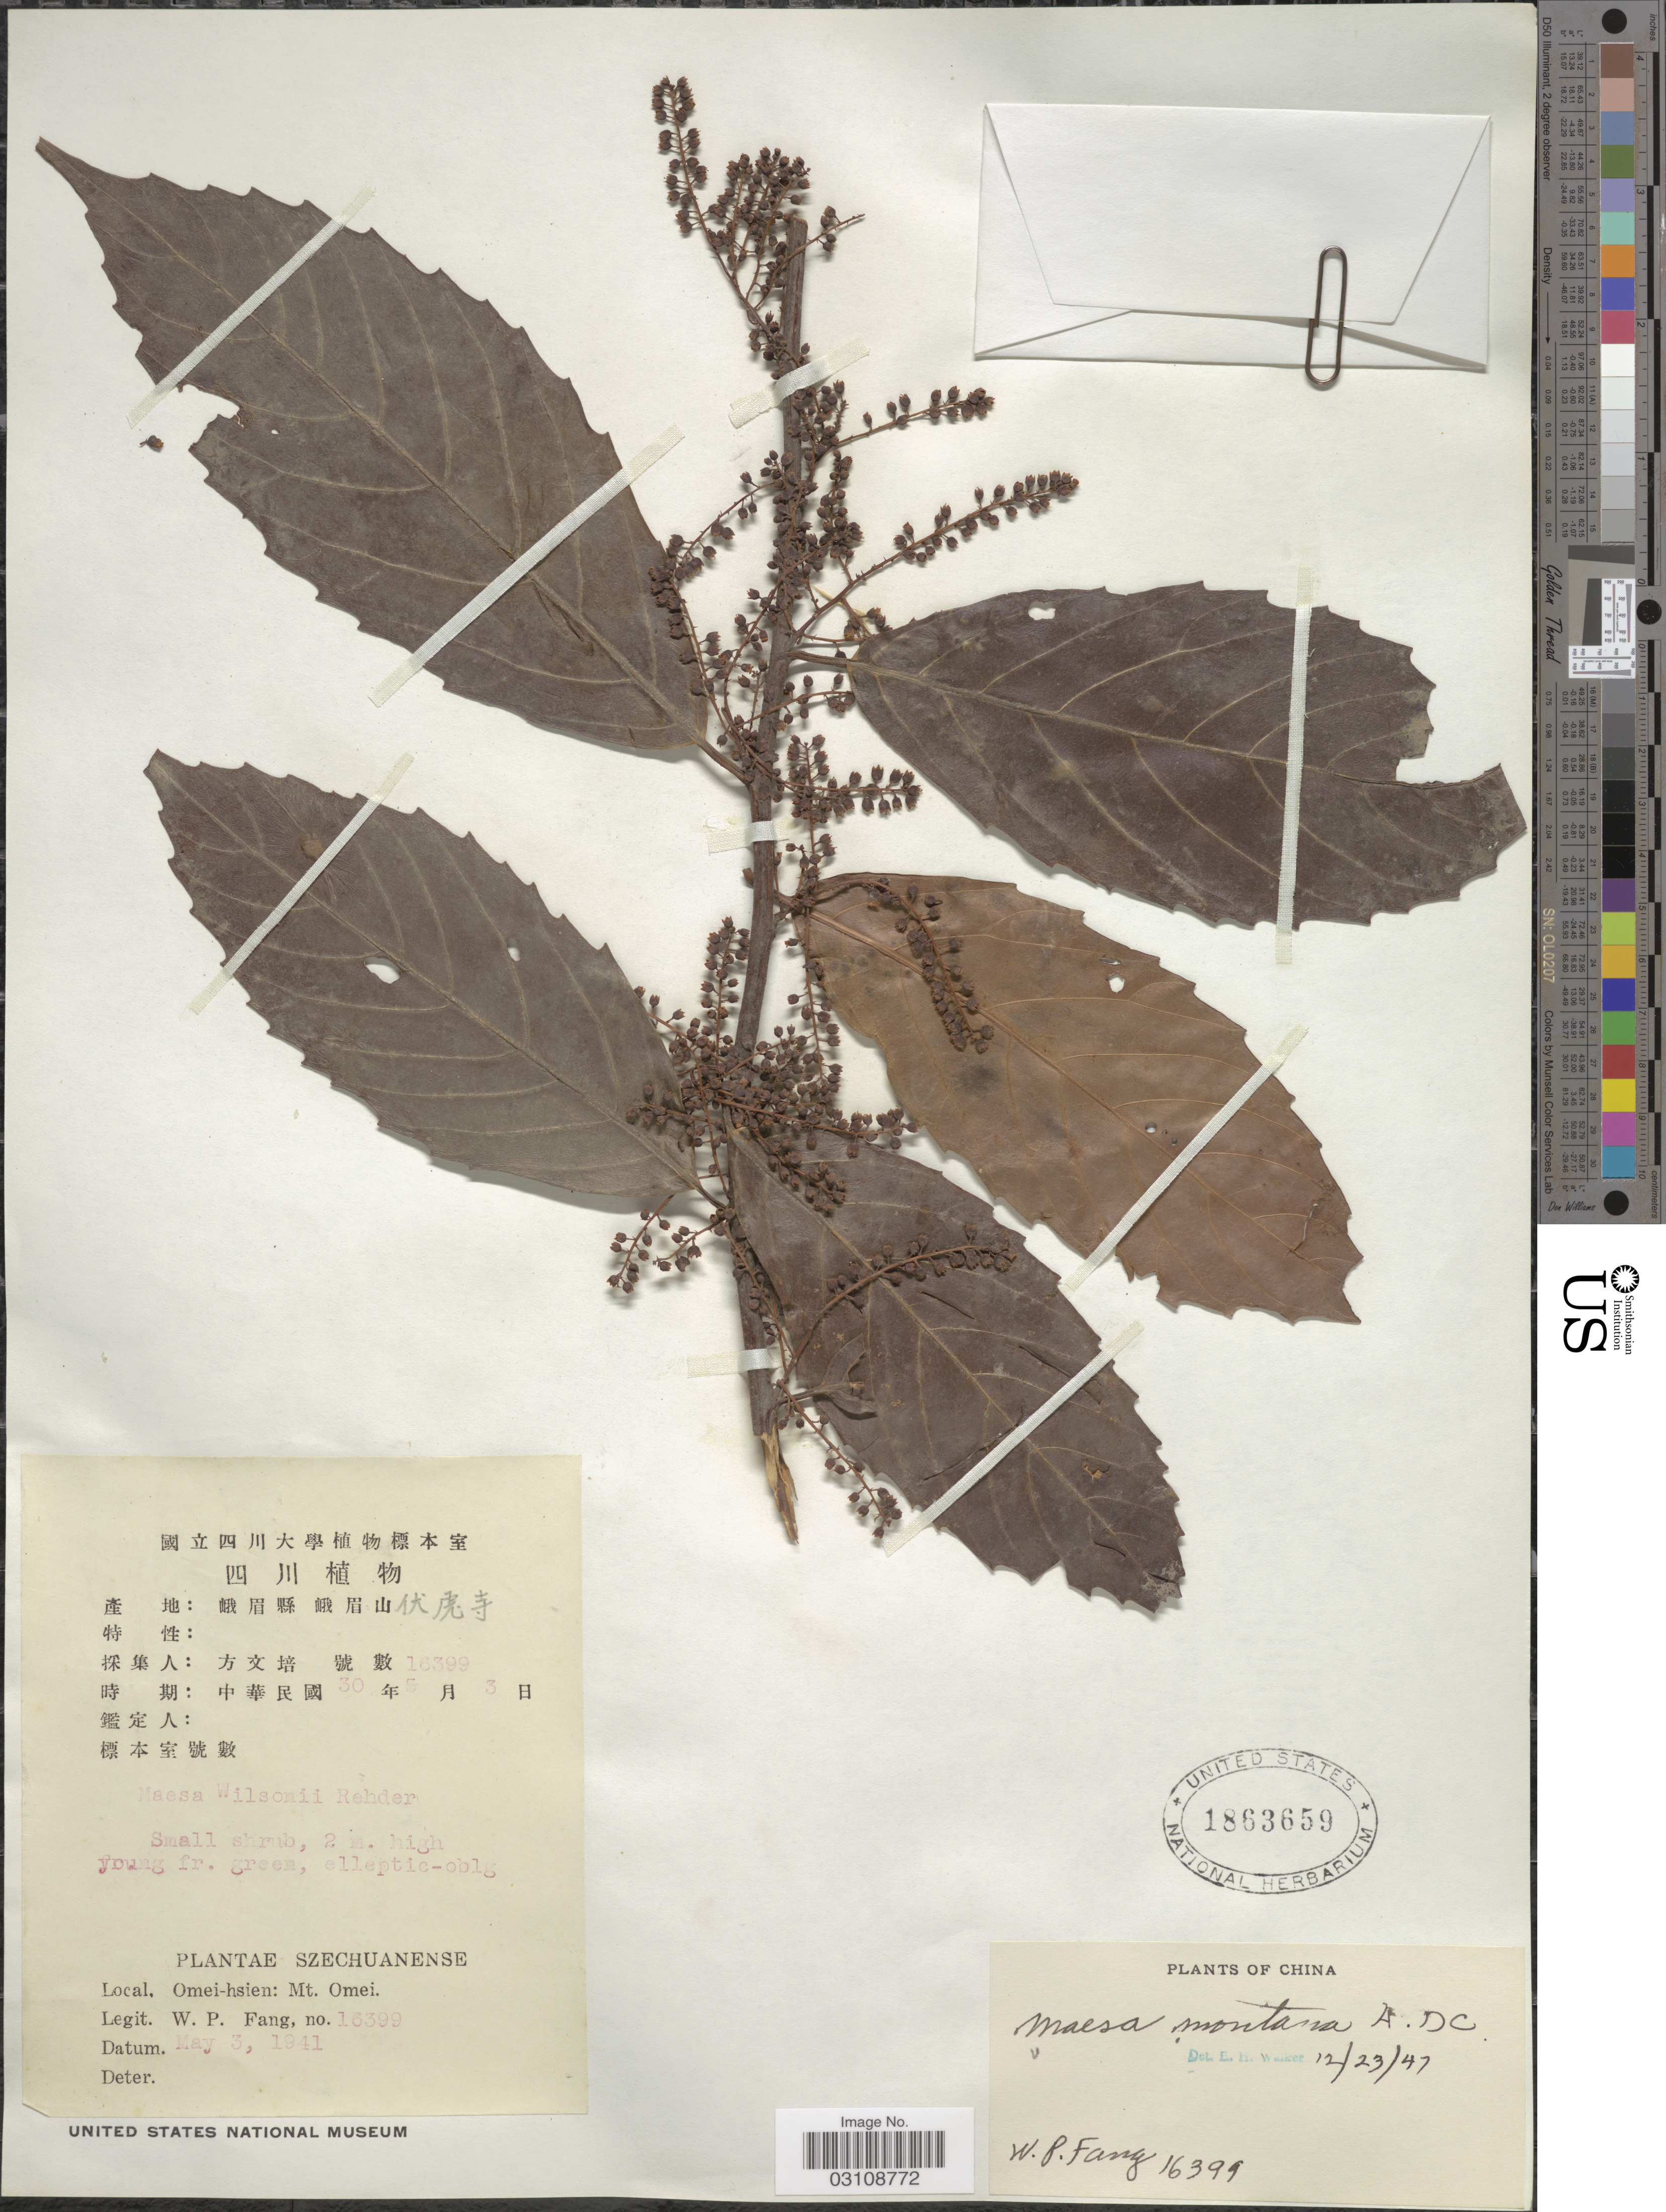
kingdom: Plantae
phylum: Tracheophyta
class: Magnoliopsida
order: Ericales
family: Primulaceae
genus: Maesa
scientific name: Maesa montana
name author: A. DC.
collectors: W. P. Fang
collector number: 16399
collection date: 1941-05-03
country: China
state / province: Sichuan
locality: Szechuanense, Omei-hsien: Mt. Omei.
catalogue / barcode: US 1863659